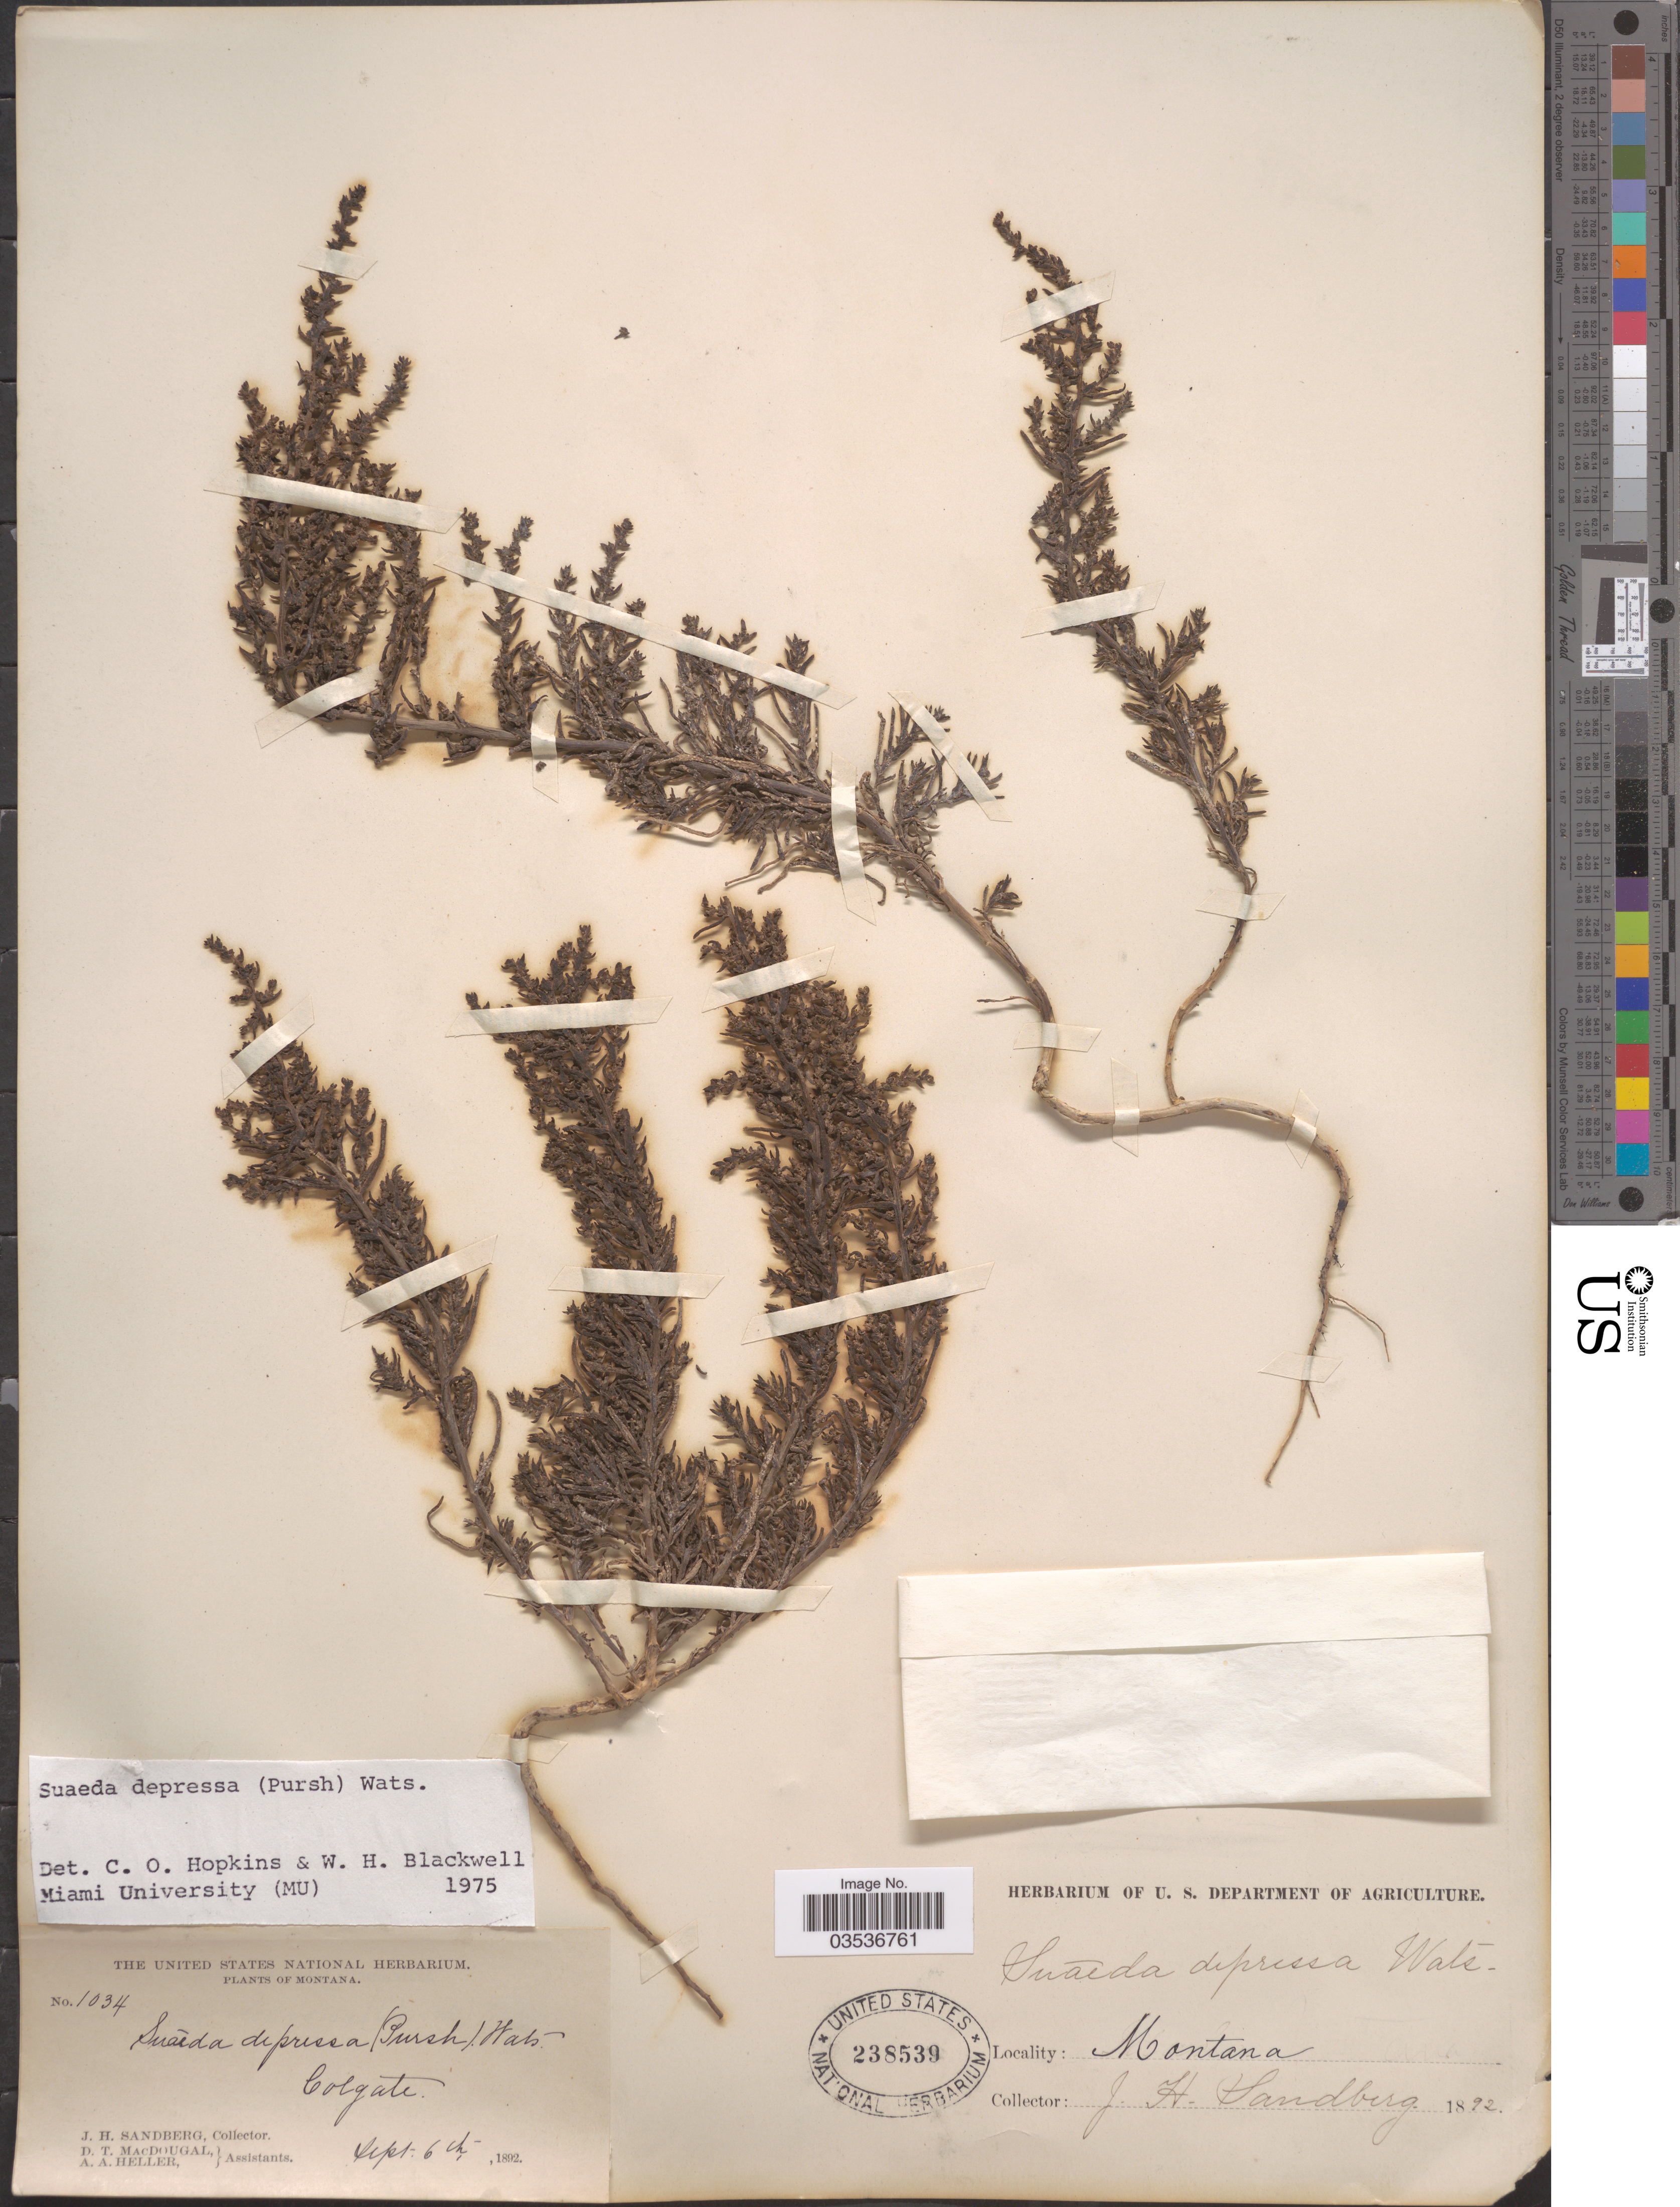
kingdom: Plantae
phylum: Tracheophyta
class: Magnoliopsida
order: Caryophyllales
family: Amaranthaceae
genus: Suaeda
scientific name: Suaeda depressa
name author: (Pursh) S. Watson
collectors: J. H. Sandberg, D. T. MacDougal & A. A. Heller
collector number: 1034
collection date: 1892-09-06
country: United States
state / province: Montana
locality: Colgate.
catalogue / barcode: US 238539